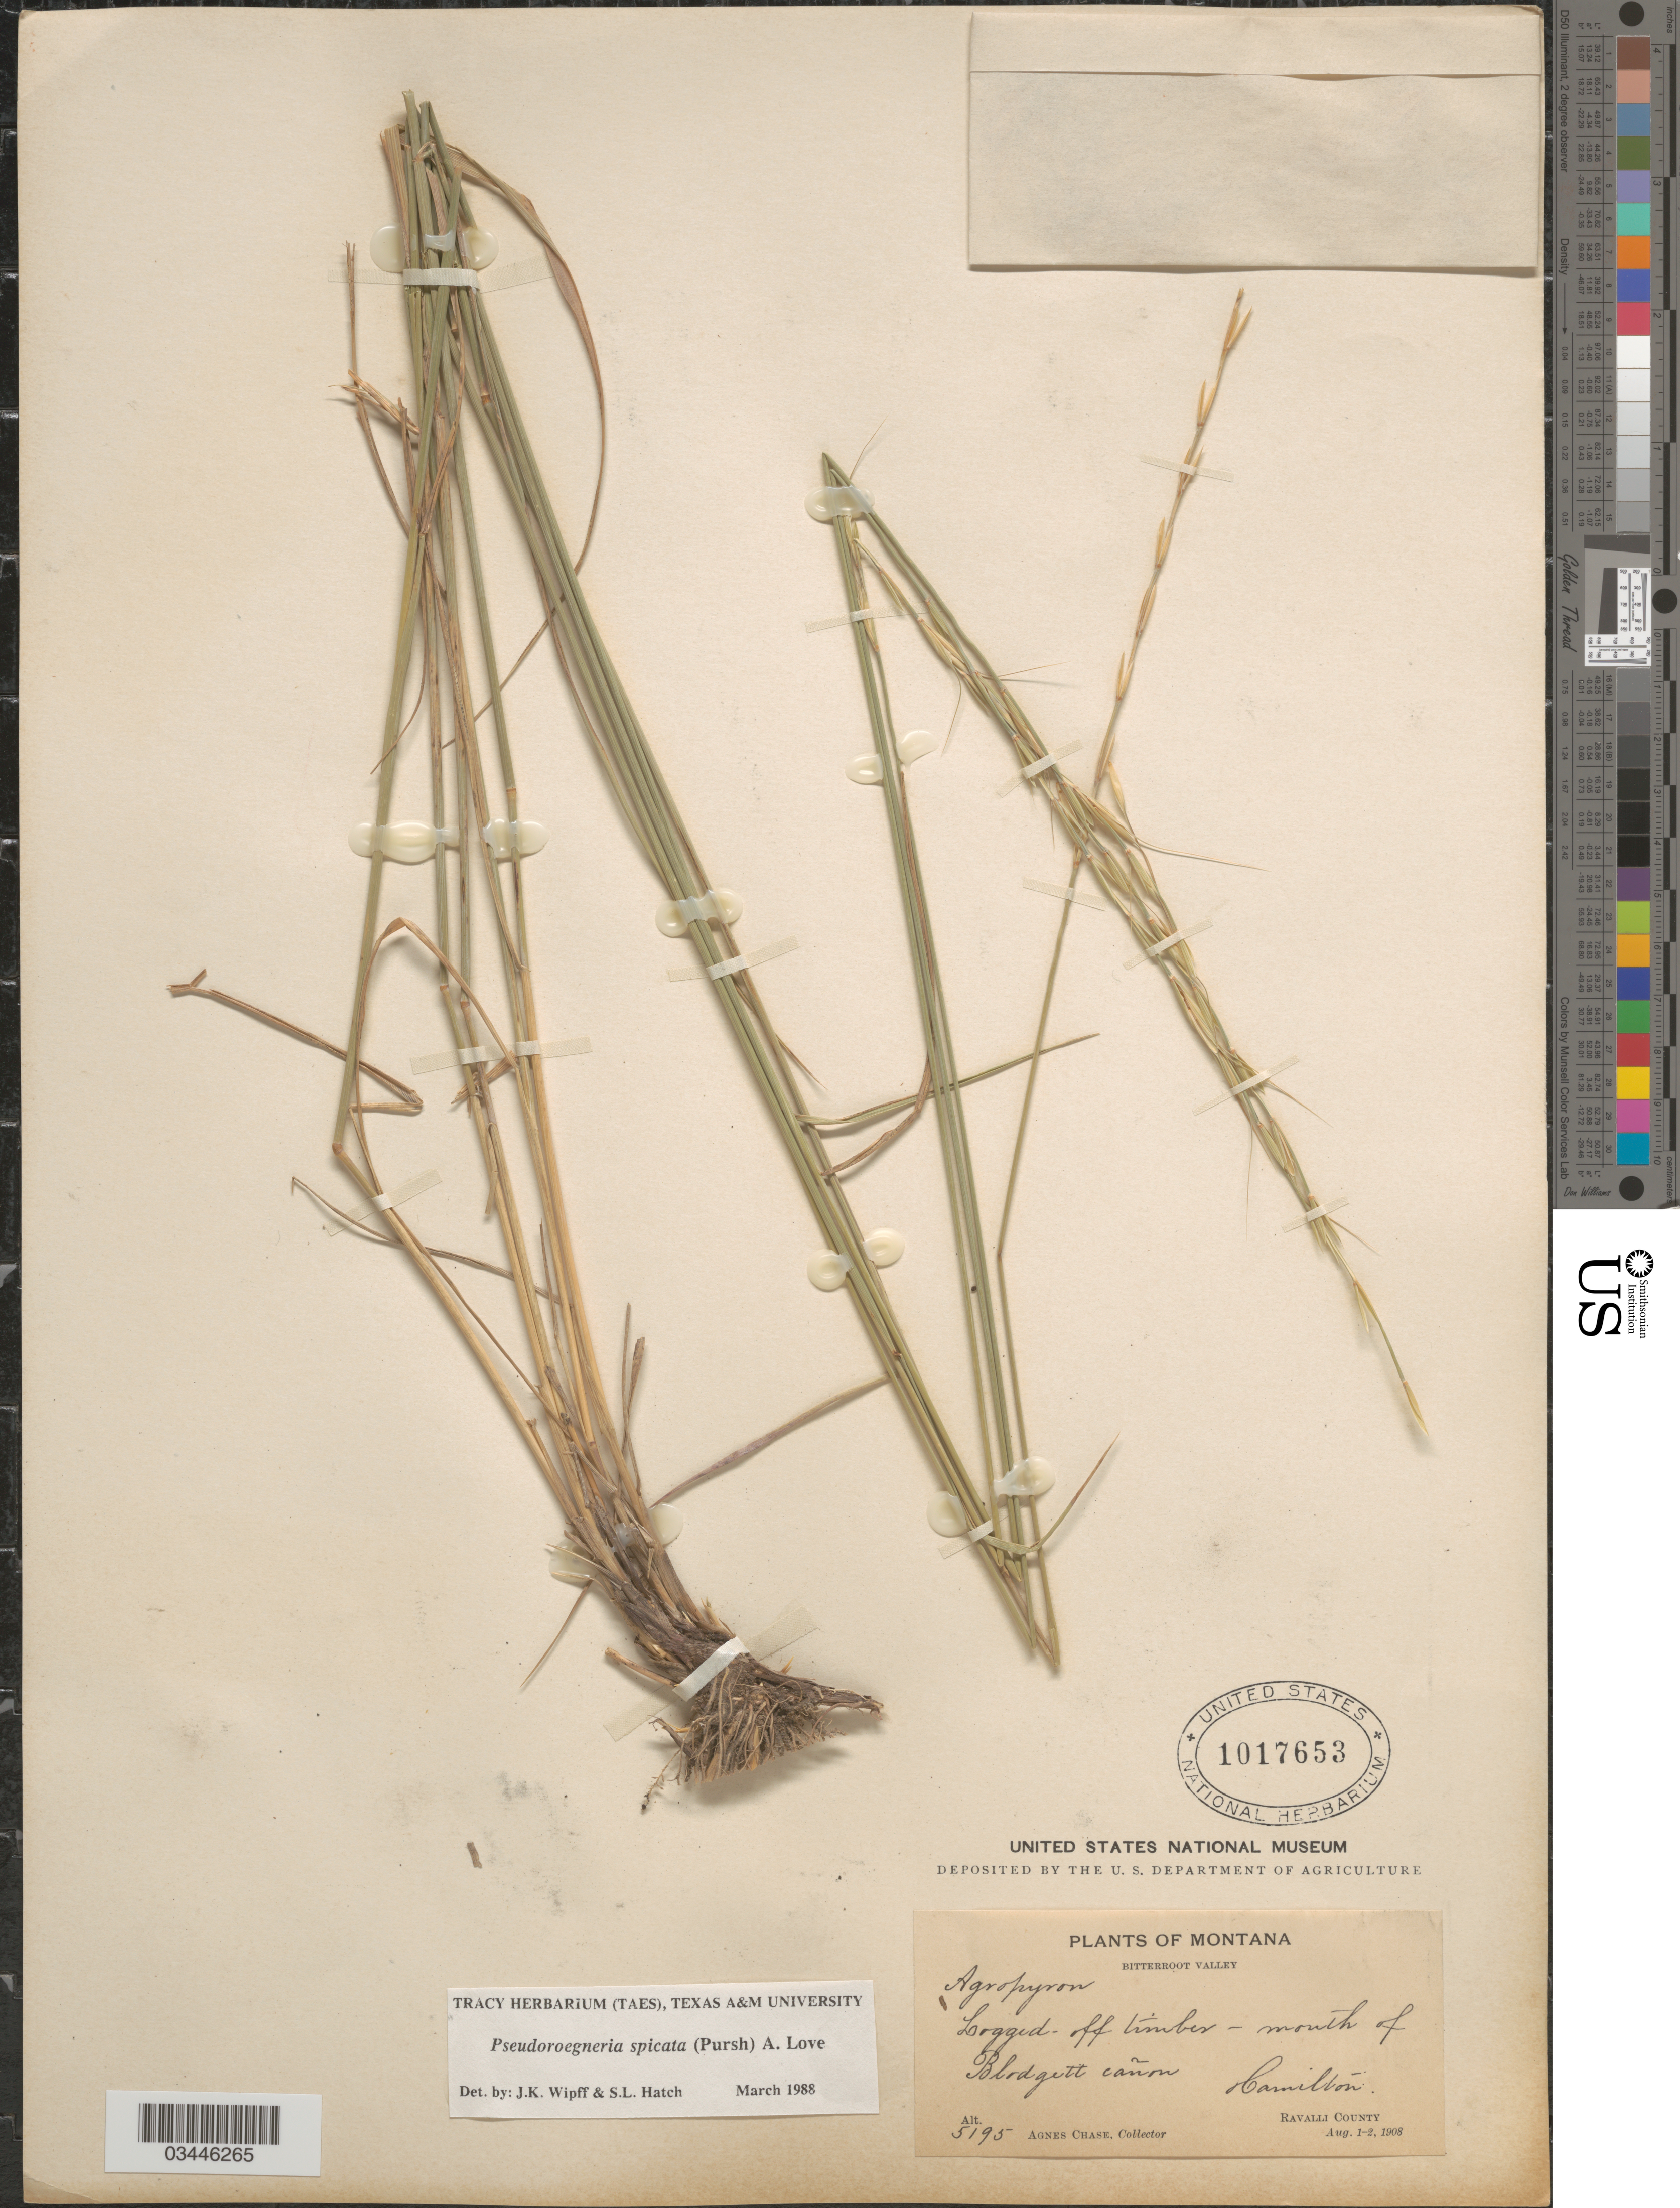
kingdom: Plantae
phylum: Tracheophyta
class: Liliopsida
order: Poales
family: Poaceae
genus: Pseudoroegneria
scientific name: Pseudoroegneria spicata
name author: (Pursh) Á. Löve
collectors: A. Chase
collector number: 5195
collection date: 1908-08-01/1908-08-02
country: United States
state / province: Montana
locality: Bitterroot Valley. Logged off timber - mouth of Blodgett cañon. Hamilton. Ravalli County.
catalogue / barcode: US 1017653